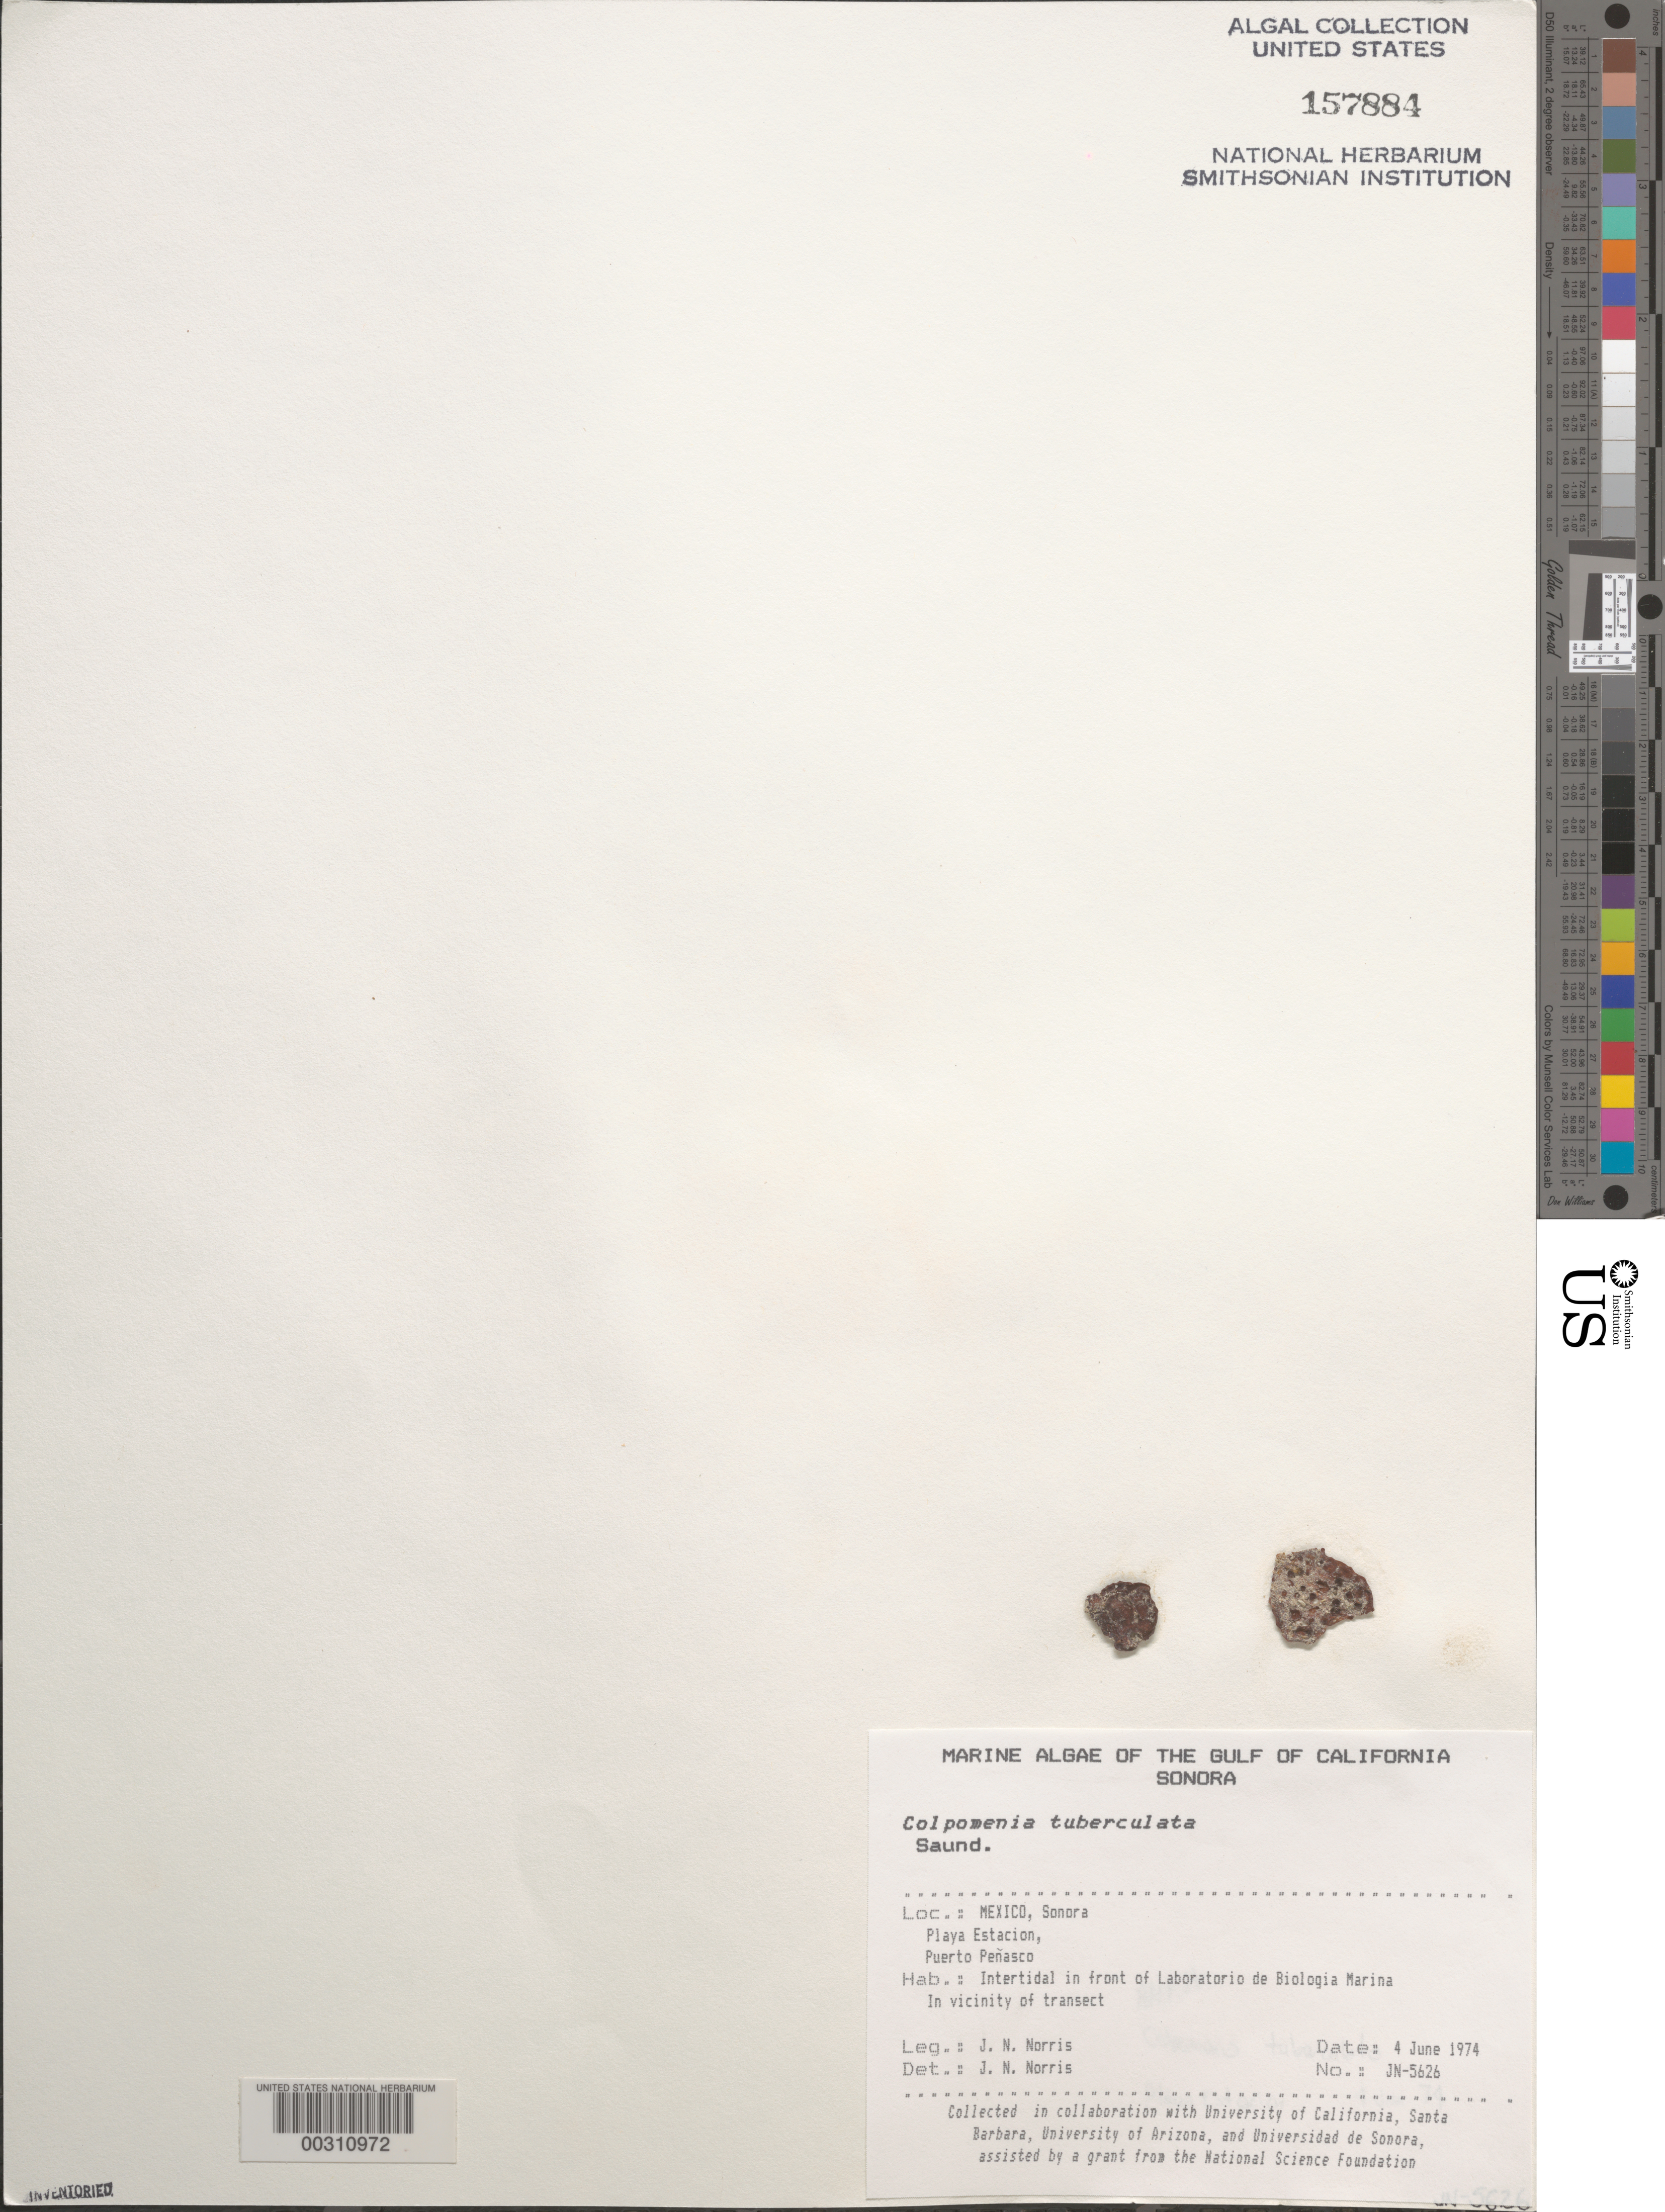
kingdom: Chromista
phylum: Ochrophyta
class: Phaeophyceae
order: Scytosiphonales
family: Scytosiphonaceae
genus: Colpomenia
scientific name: Colpomenia tuberculata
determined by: Norris, James N.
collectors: J. N. Norris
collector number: JN-5626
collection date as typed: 04 Jun 1974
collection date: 1974-06-04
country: Mexico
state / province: Sonora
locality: Playa Estacion, Puerto Penasco, marine laboratory shore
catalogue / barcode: US 157884